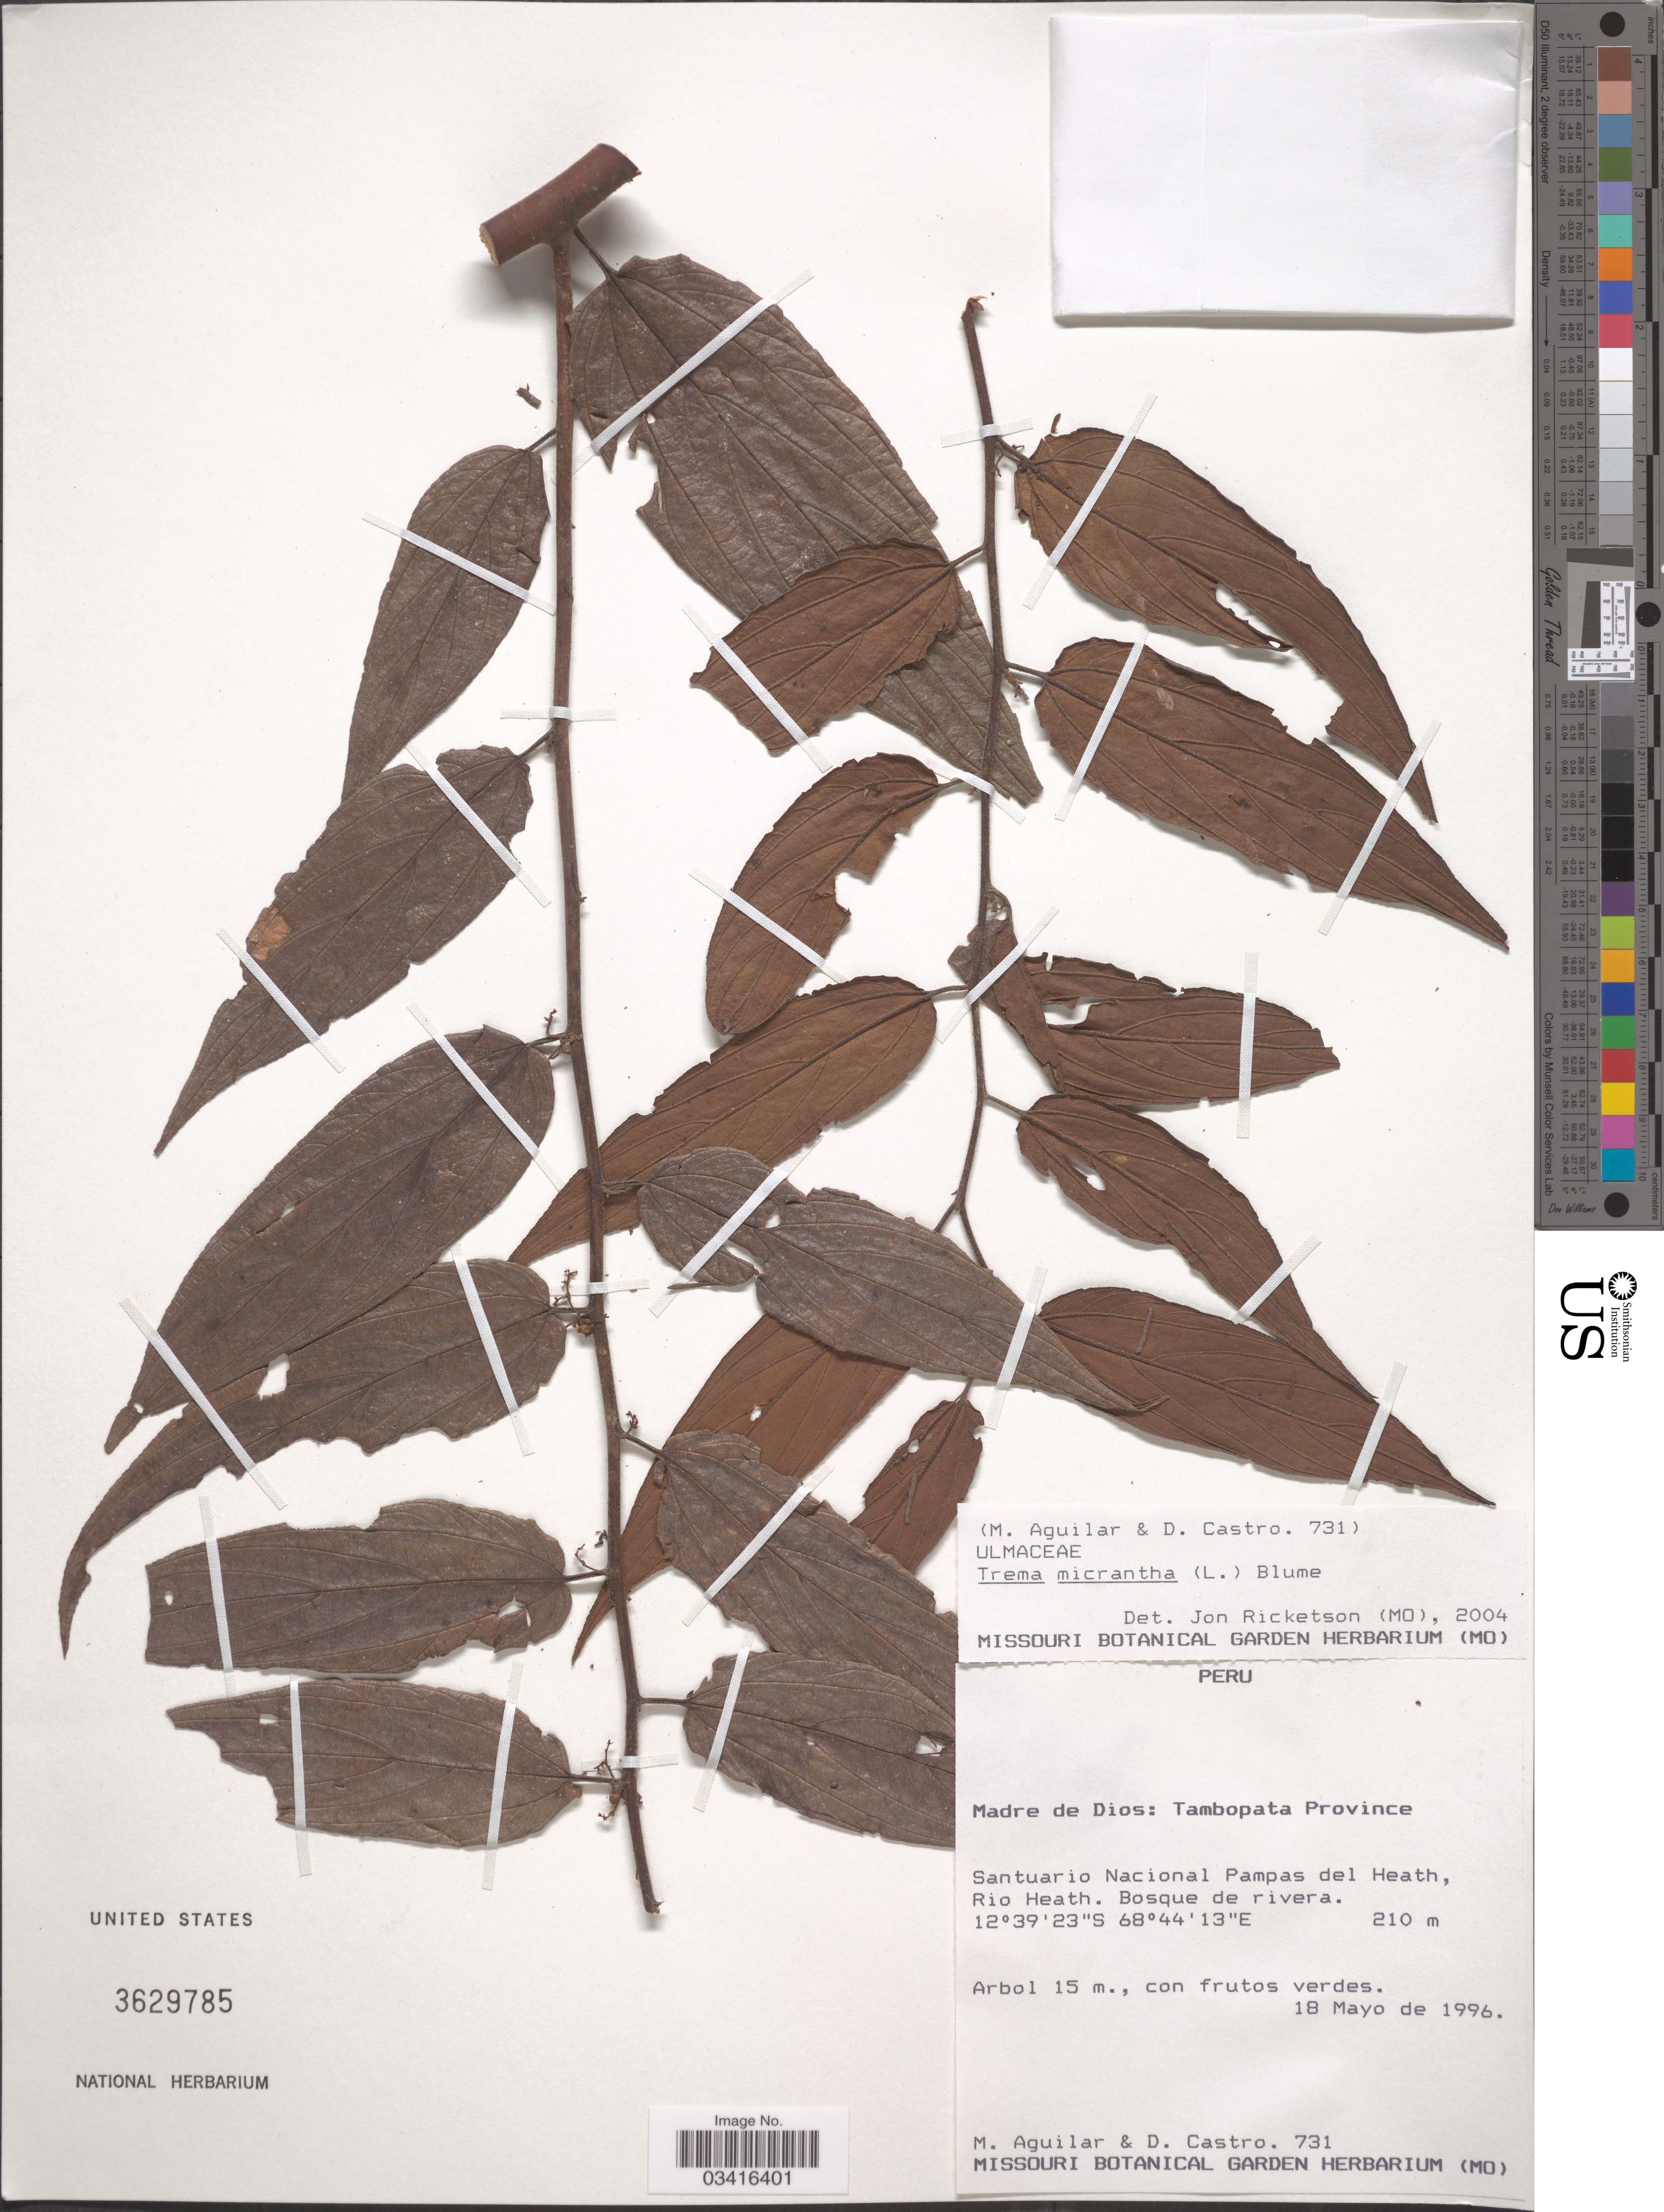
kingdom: Plantae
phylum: Tracheophyta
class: Magnoliopsida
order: Rosales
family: Cannabaceae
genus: Trema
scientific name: Trema micranthum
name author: (L.) Blume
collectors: M. Aguilar & D. Castro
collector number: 731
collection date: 1996-05-18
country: Peru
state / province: Madre de Dios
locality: Tambopata Province. Santuario Nacional Pampas del Heath, Rio Heath. Bosque de rivera.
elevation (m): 210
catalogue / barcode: US 3629785